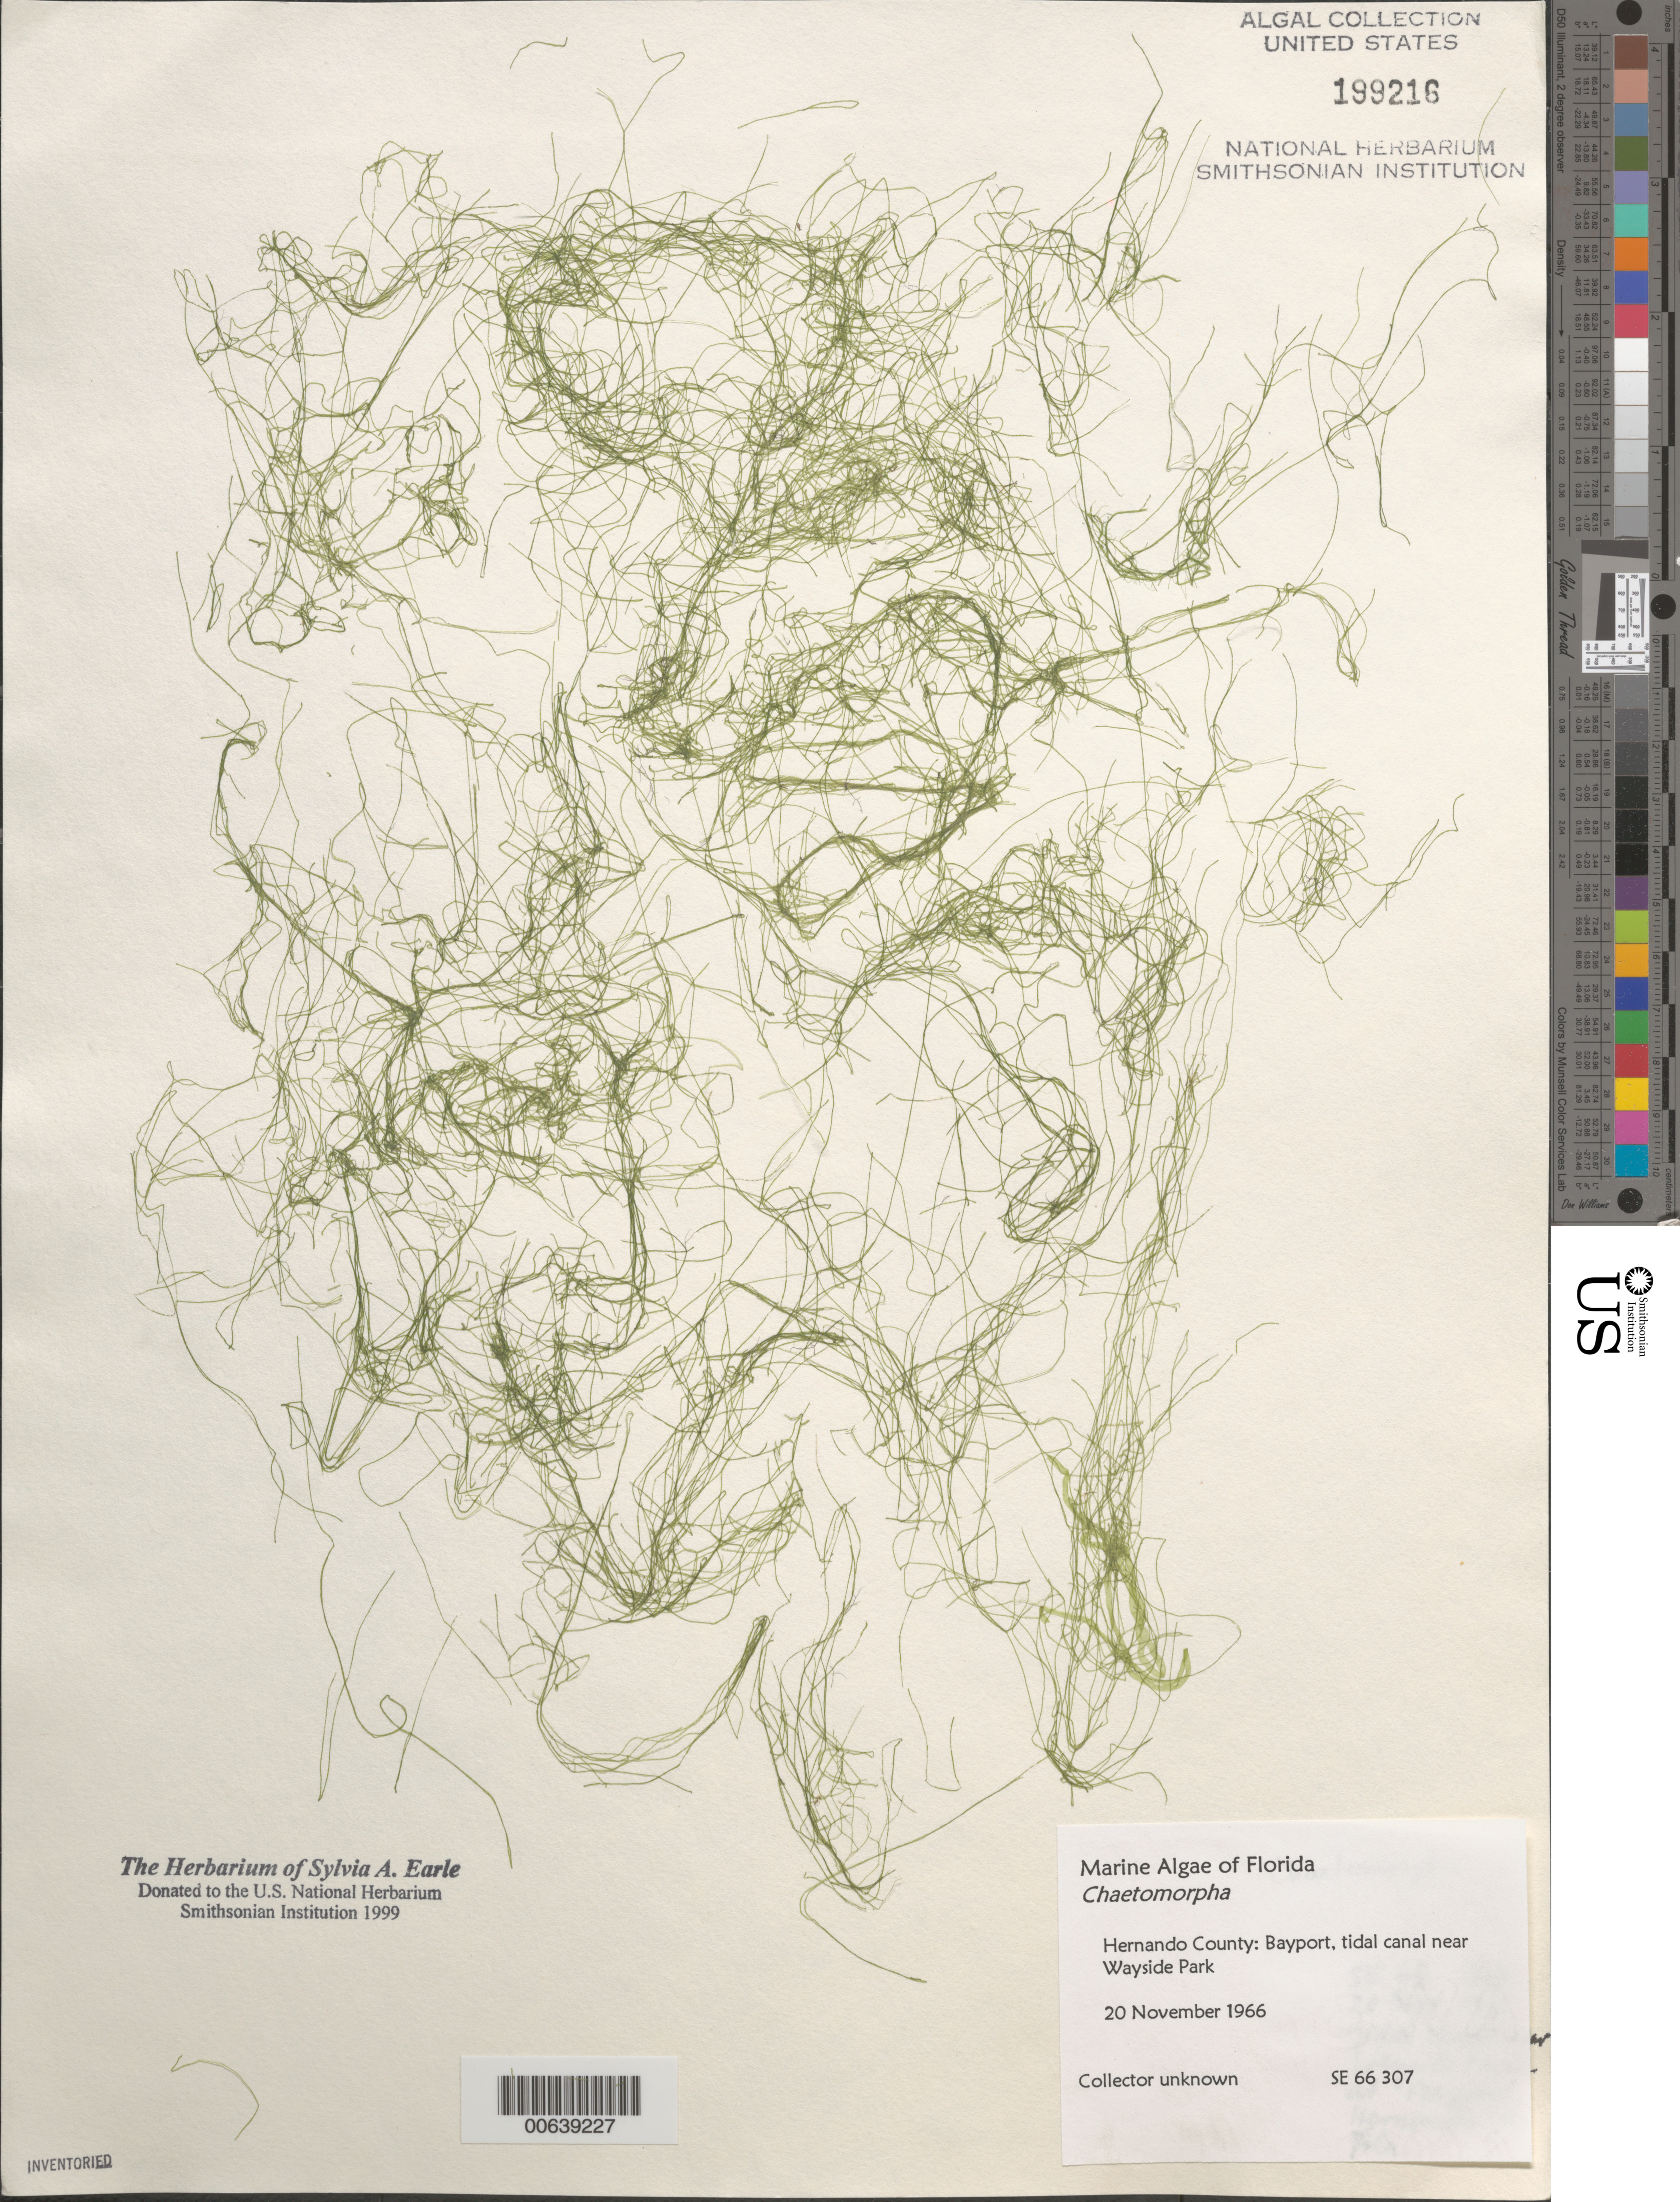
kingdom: Plantae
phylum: Chlorophyta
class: Ulvophyceae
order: Cladophorales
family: Cladophoraceae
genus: Chaetomorpha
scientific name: Chaetomorpha sp.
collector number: SE 66307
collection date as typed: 20 Nov 1966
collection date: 1966-11-20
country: United States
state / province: Florida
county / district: Hernando County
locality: Bayport, tidal canal near Wayside Park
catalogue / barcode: US 199216